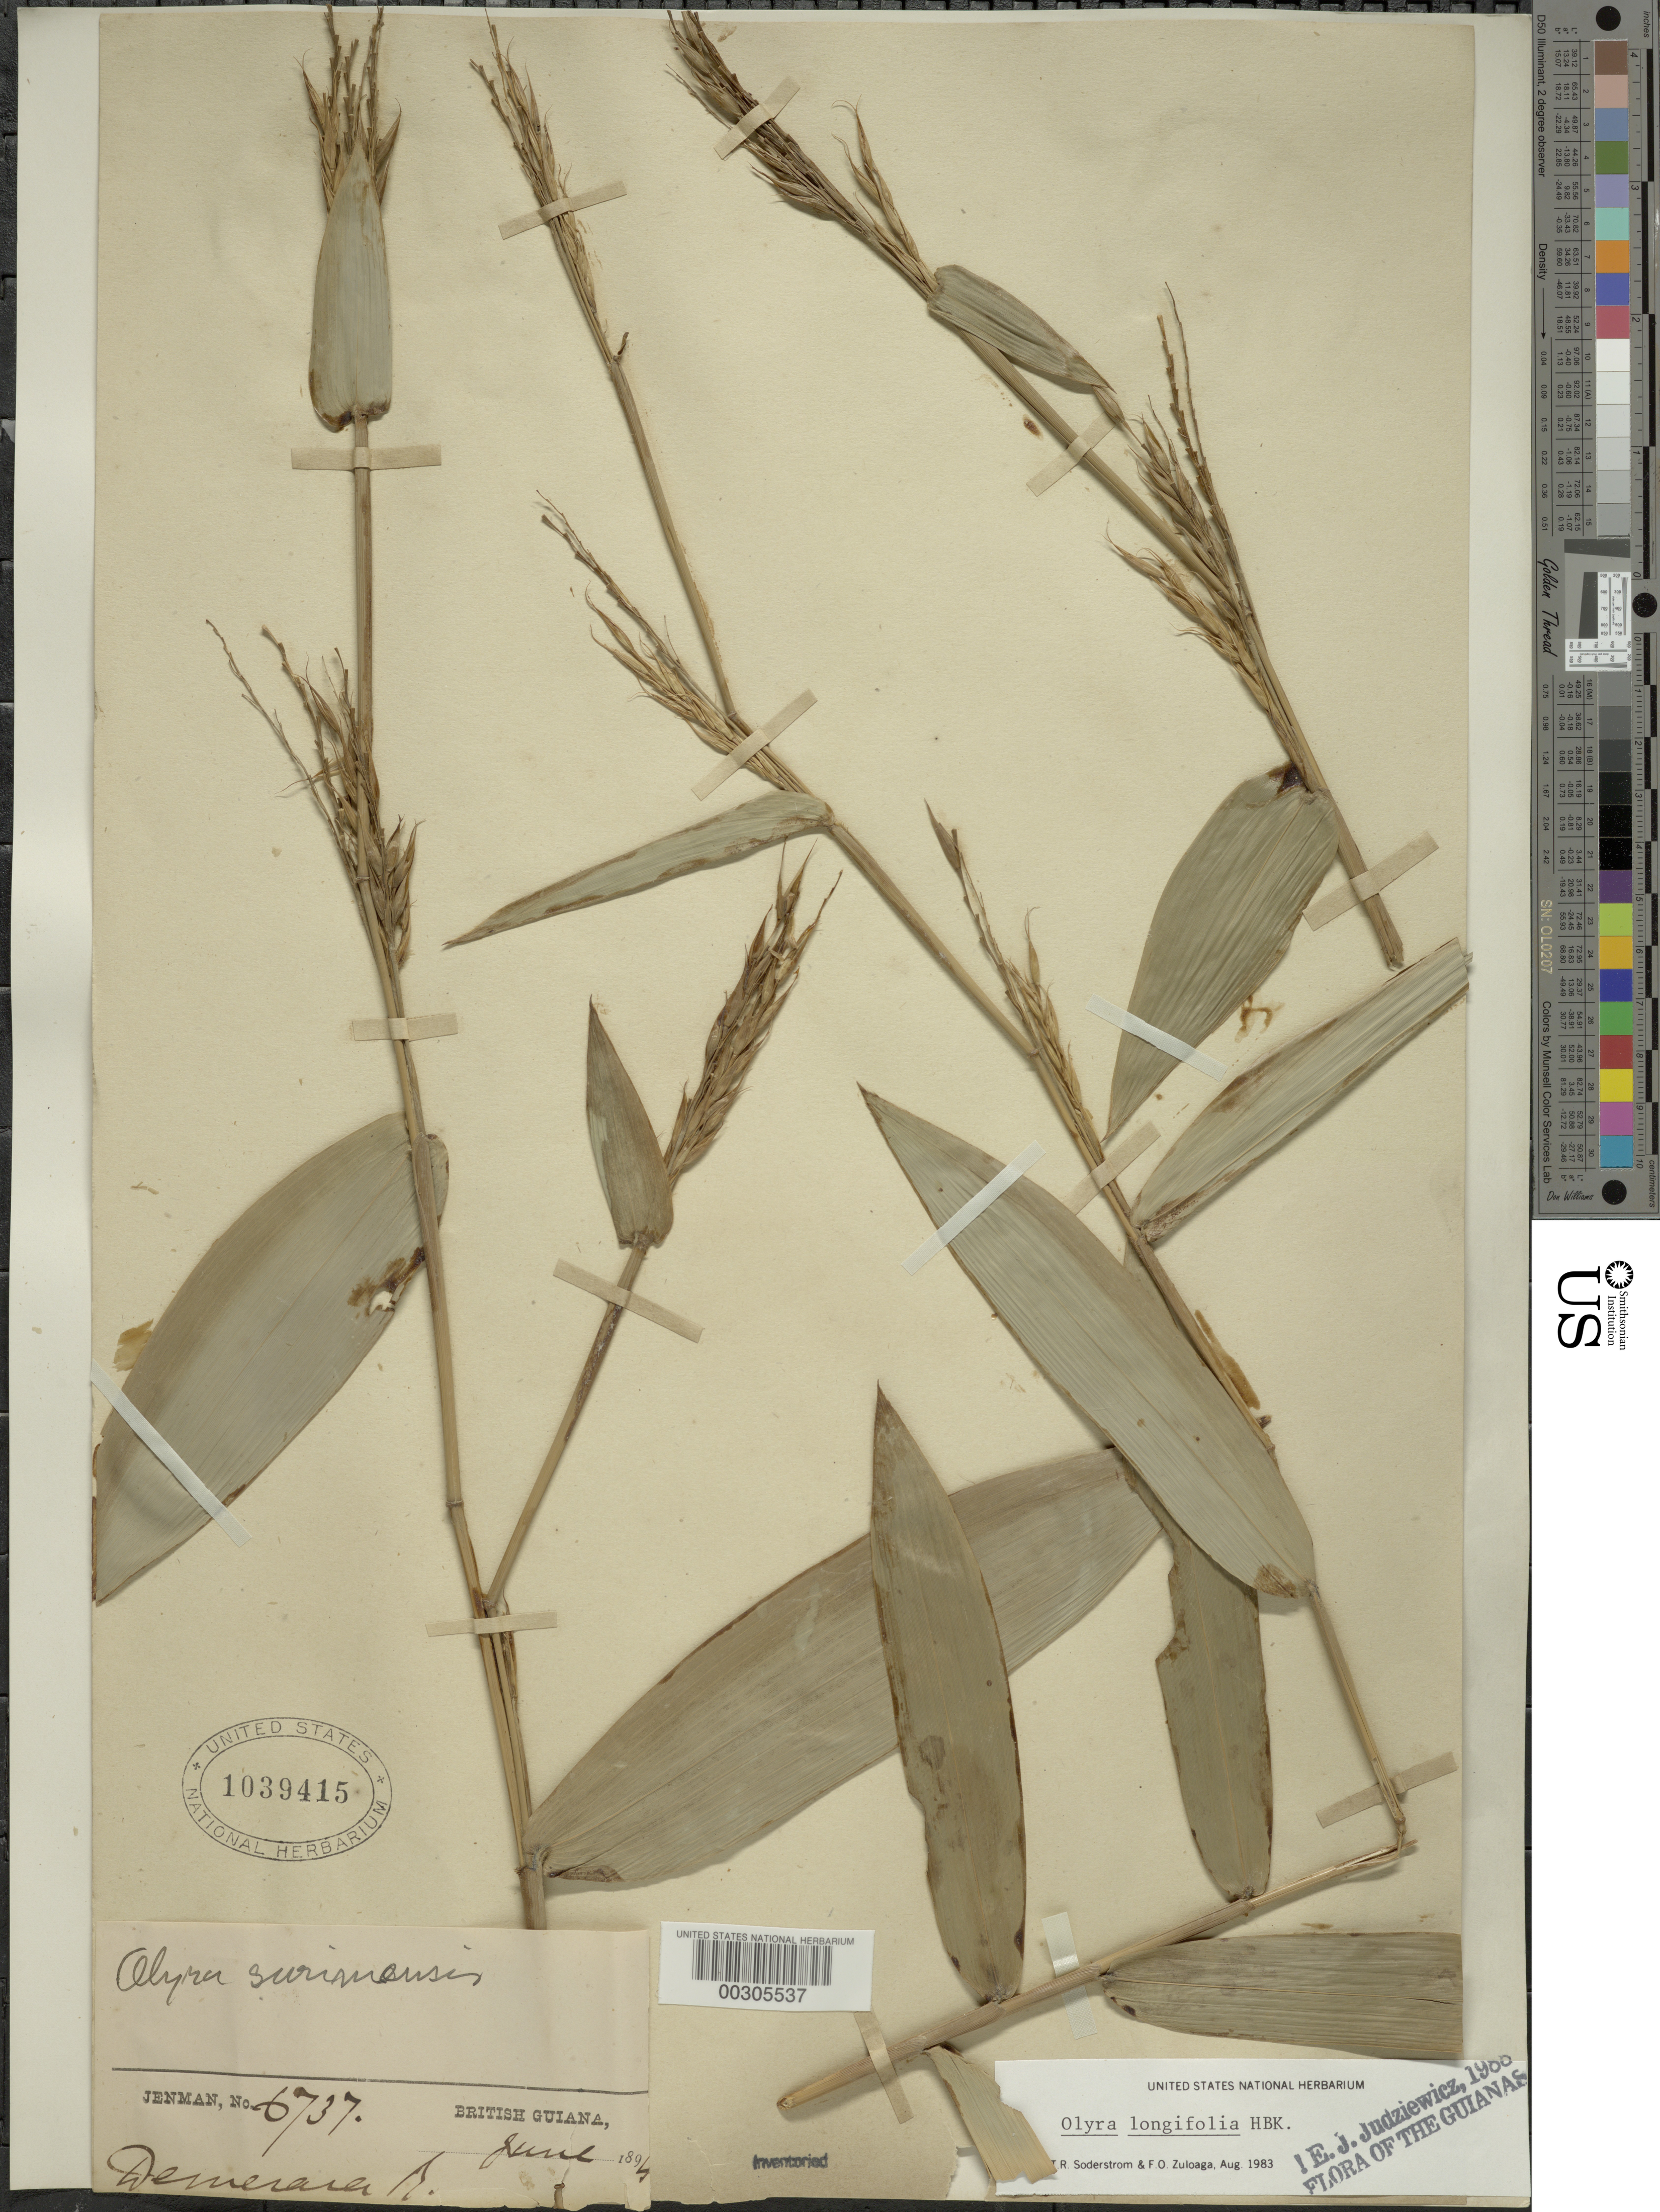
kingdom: Plantae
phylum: Tracheophyta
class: Liliopsida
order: Poales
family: Poaceae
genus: Olyra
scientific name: Olyra longifolia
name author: Kunth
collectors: G. S. Jenman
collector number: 6737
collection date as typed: Jun 1894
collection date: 1894-06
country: Guyana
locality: Demerara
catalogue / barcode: US 1039415